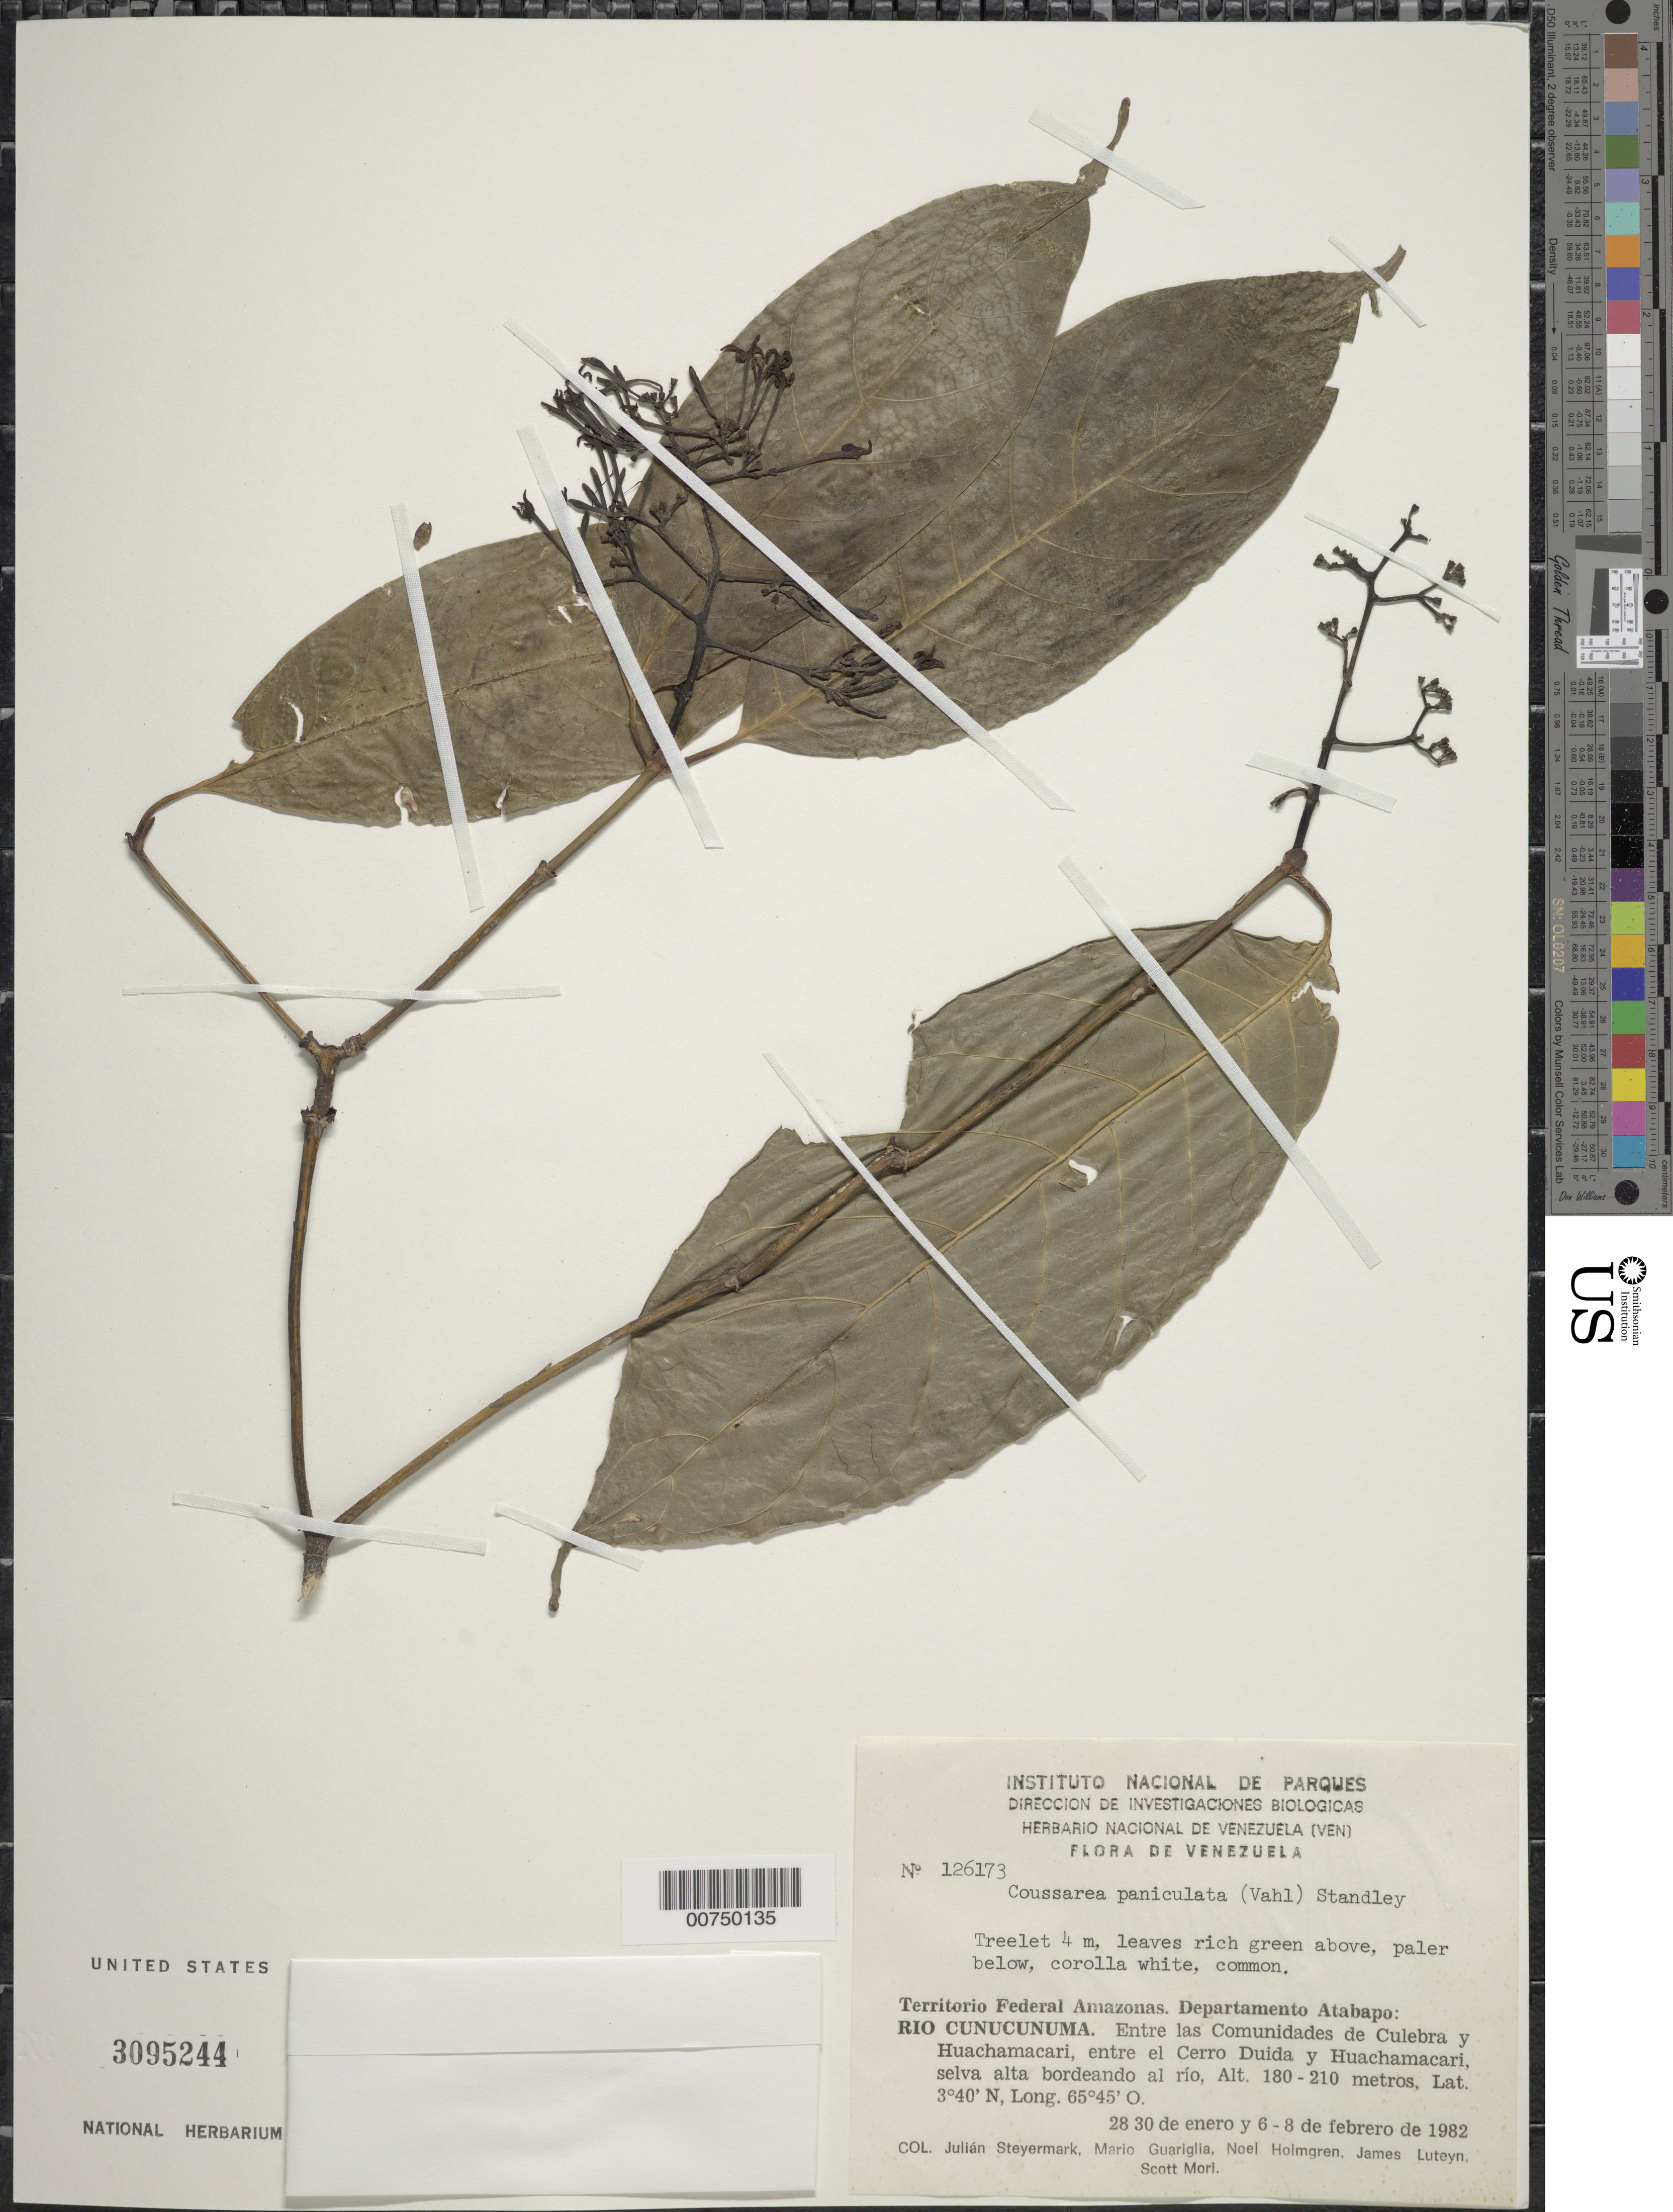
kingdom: Plantae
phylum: Tracheophyta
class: Magnoliopsida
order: Gentianales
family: Rubiaceae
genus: Coussarea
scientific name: Coussarea paniculata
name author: (Vahl) Standl.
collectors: J. Steyermark, M. Guariglia P., N. H. Holmgren, J. L. Luteyn & S. Mori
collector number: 126173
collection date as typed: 28-Jan-82 to 8-Feb-82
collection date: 1982-01-28/1982-02-08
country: Venezuela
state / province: Amazonas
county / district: Atabapo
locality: Río Cunucunuma, entre las Comunidades de Culebra y Huachamacari, entre el Cerro Duida y Huachamacari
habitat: Selva alta boreando al rio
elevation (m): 180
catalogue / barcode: US 3095244